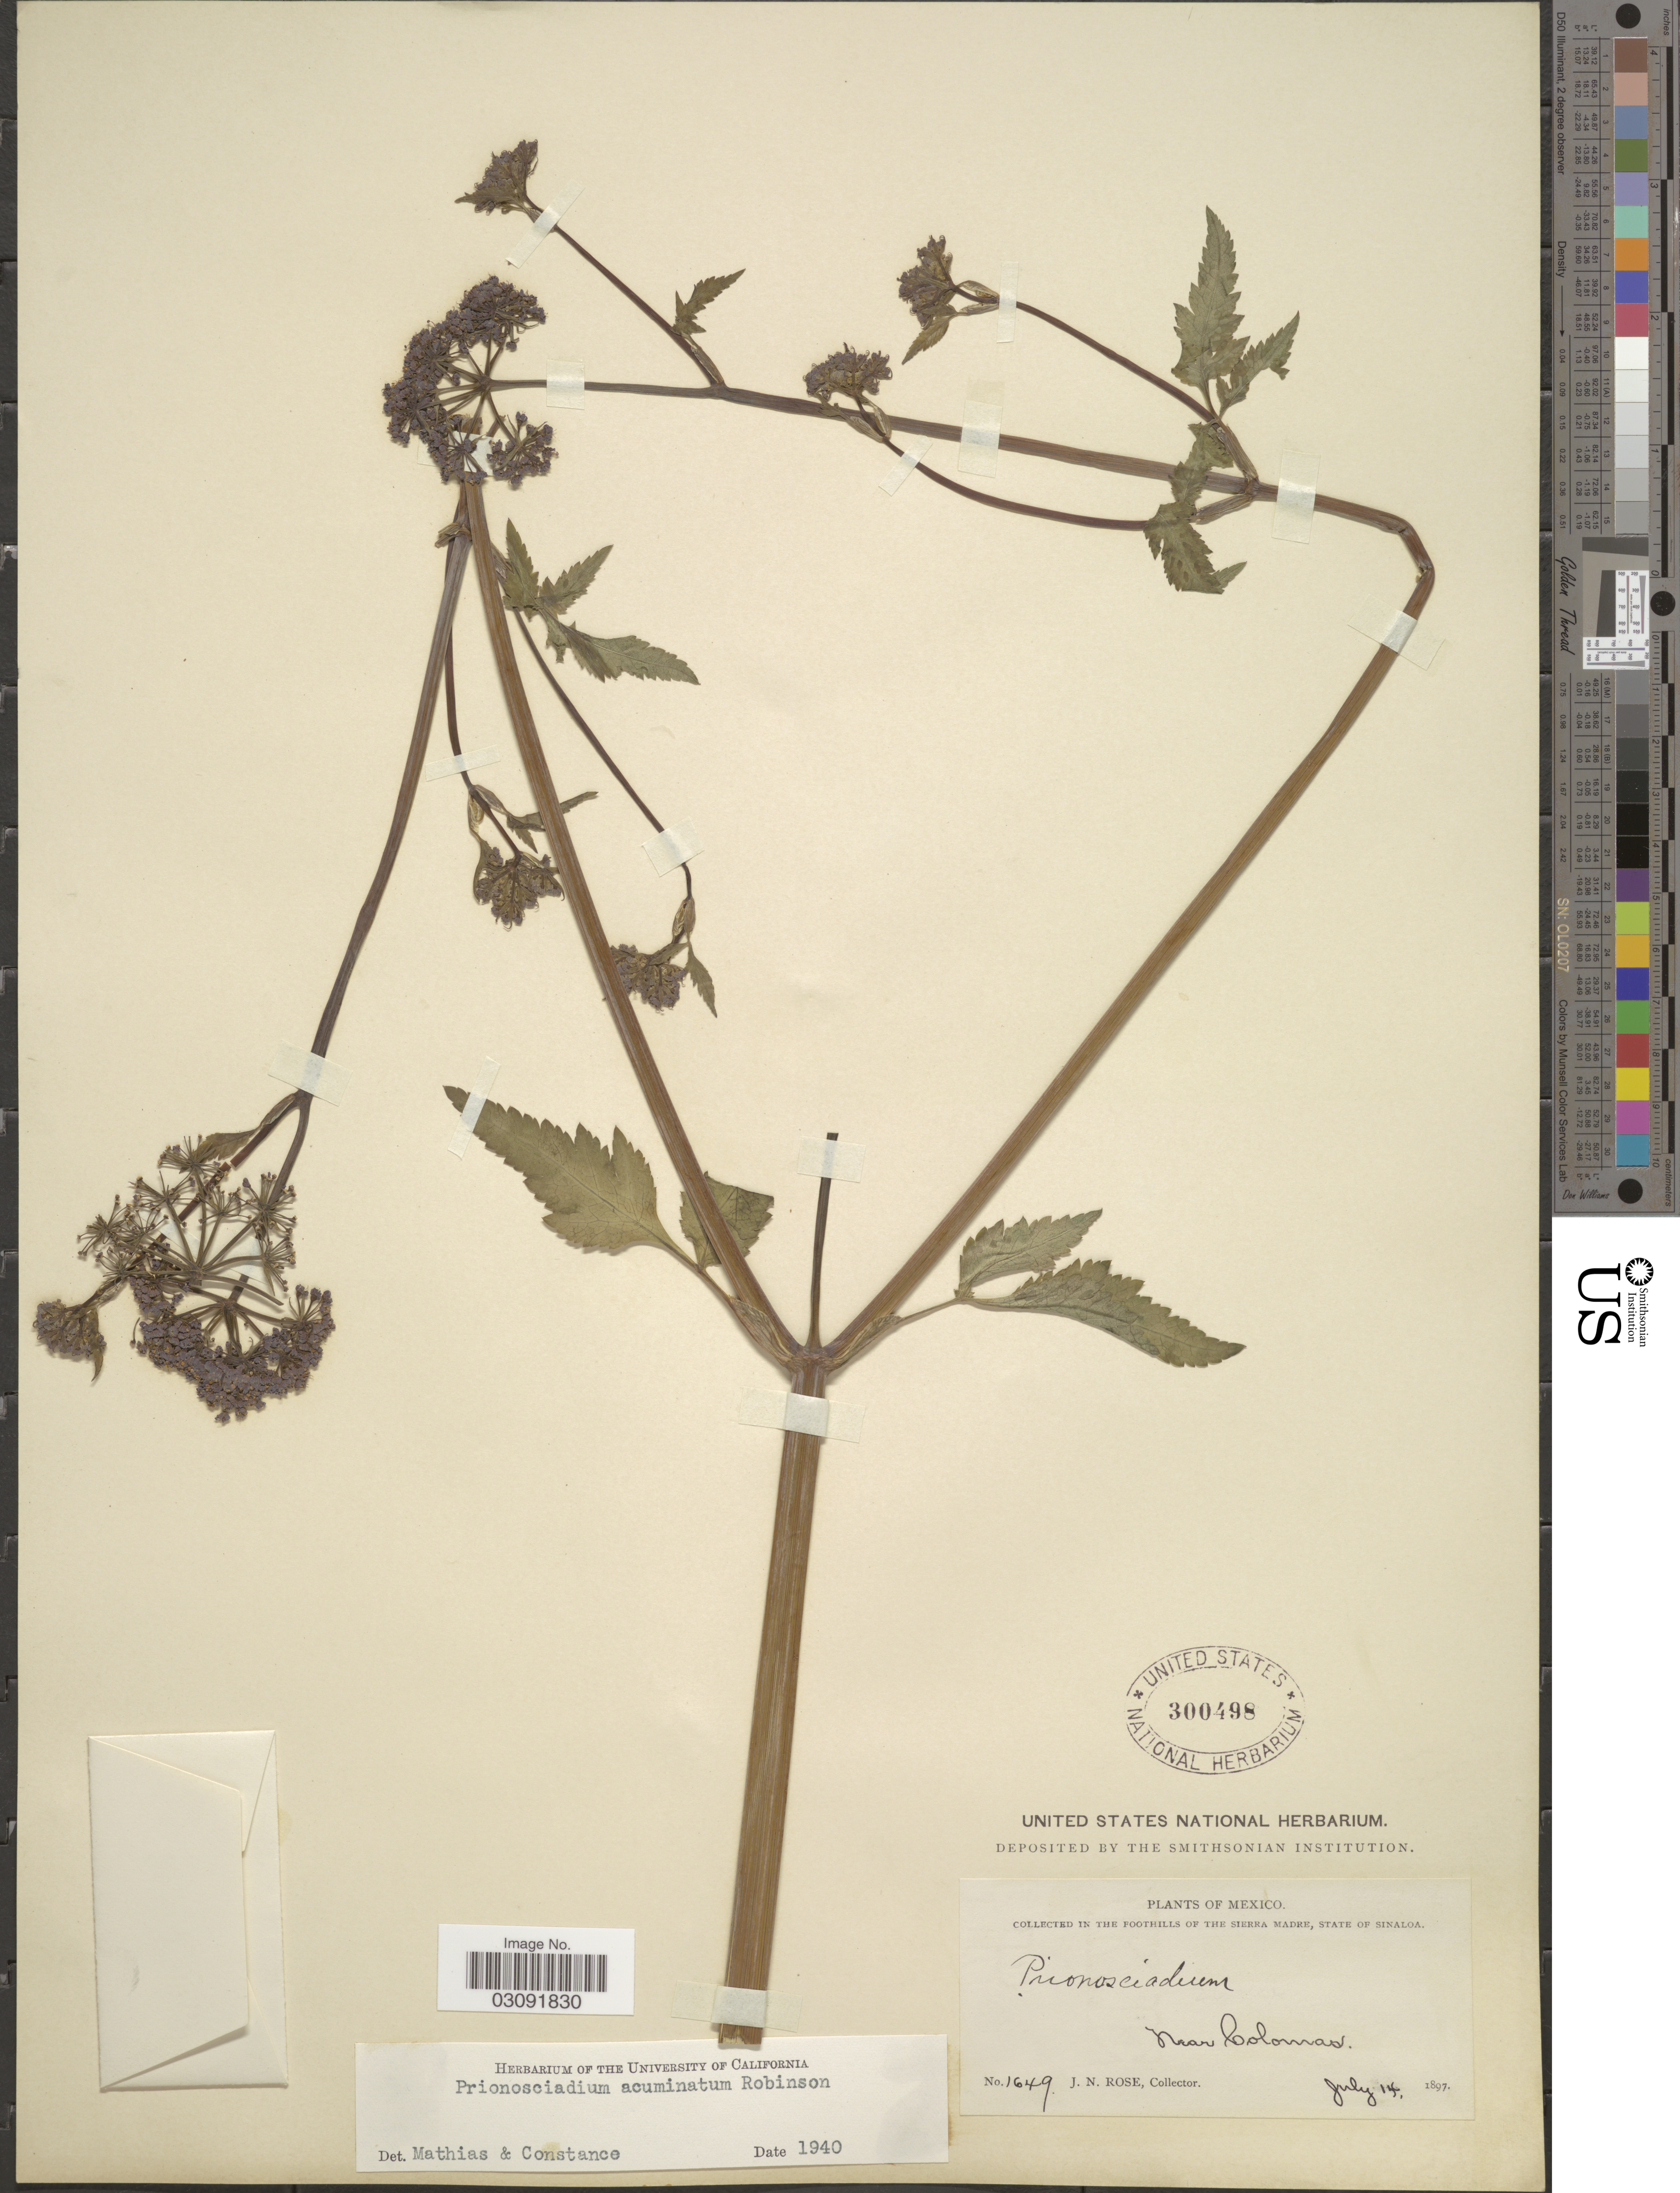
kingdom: Plantae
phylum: Tracheophyta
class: Magnoliopsida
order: Apiales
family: Apiaceae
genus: Prionosciadium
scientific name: Prionosciadium acuminatum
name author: B.L. Rob. ex J.M. Coult. & Rose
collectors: J. N. Rose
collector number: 1649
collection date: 1897-07-14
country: Mexico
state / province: Sinaloa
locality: In The Foothills of The Sierra Madre, State of Sinaloa, Near Colomas.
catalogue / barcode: US 300498